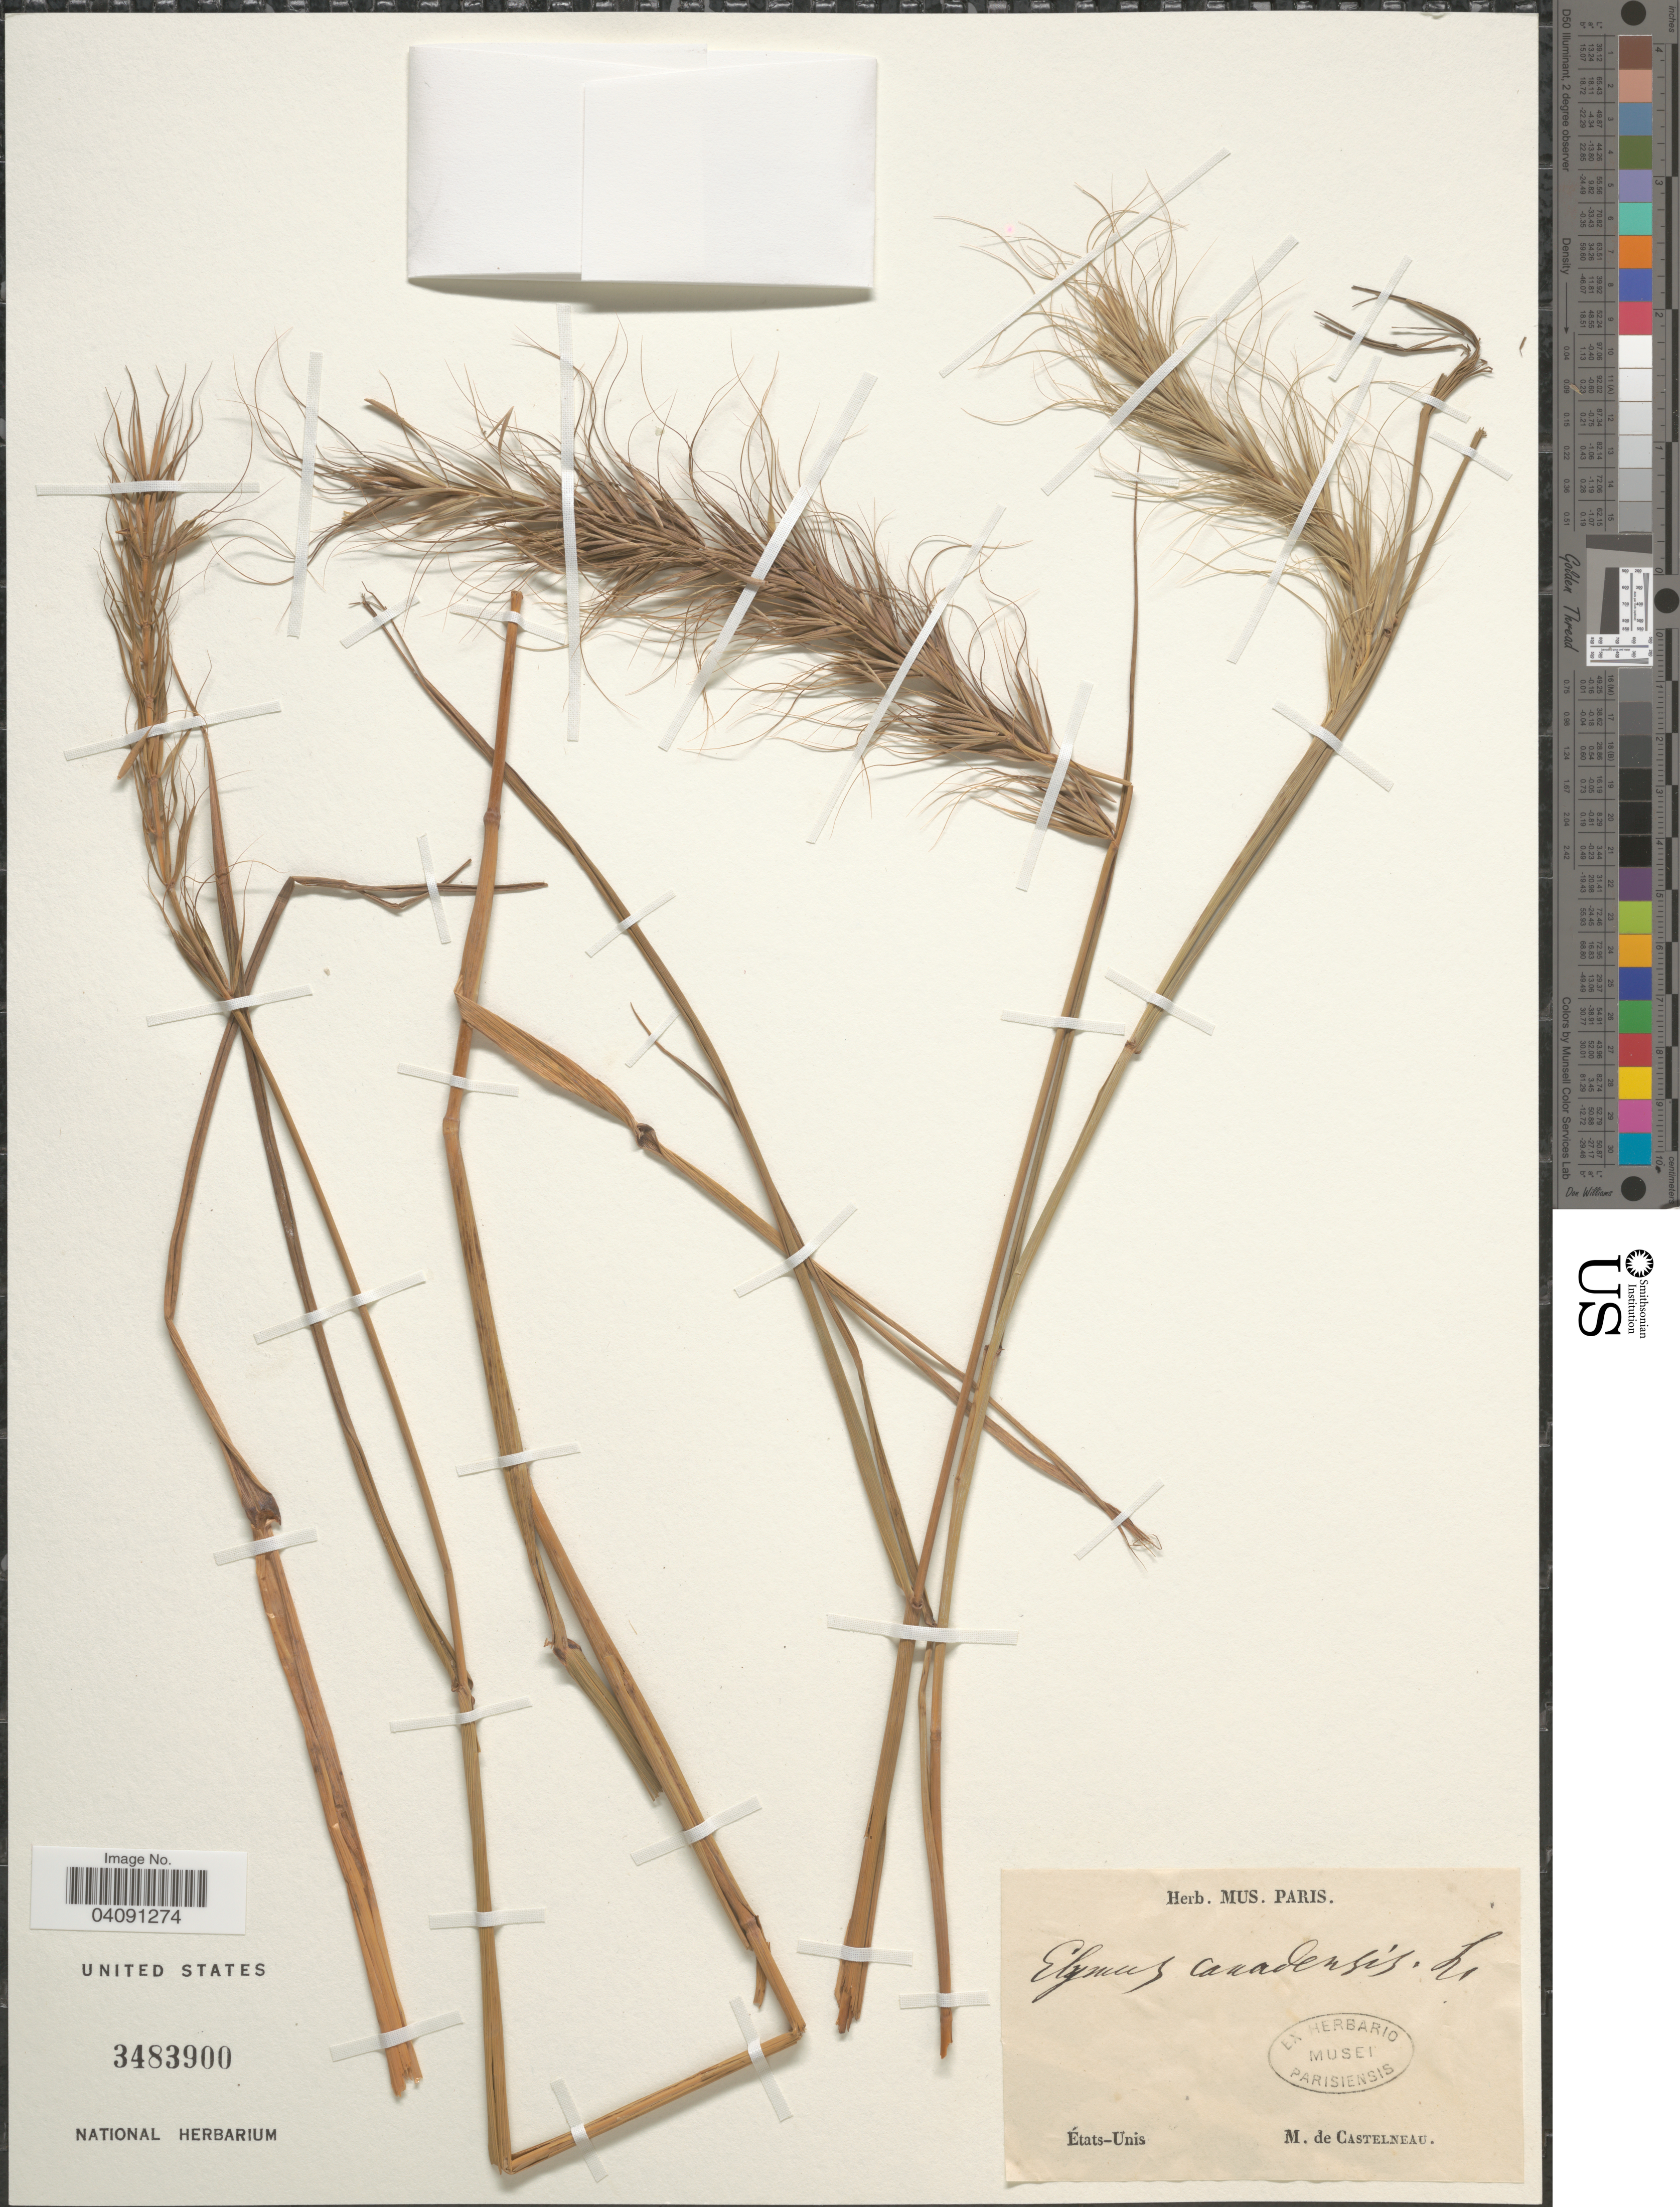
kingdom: Plantae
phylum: Tracheophyta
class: Liliopsida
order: Poales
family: Poaceae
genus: Elymus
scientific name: Elymus canadensis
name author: L.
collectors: M. de Castelneau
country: United States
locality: États-Unis.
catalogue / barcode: US 3483900